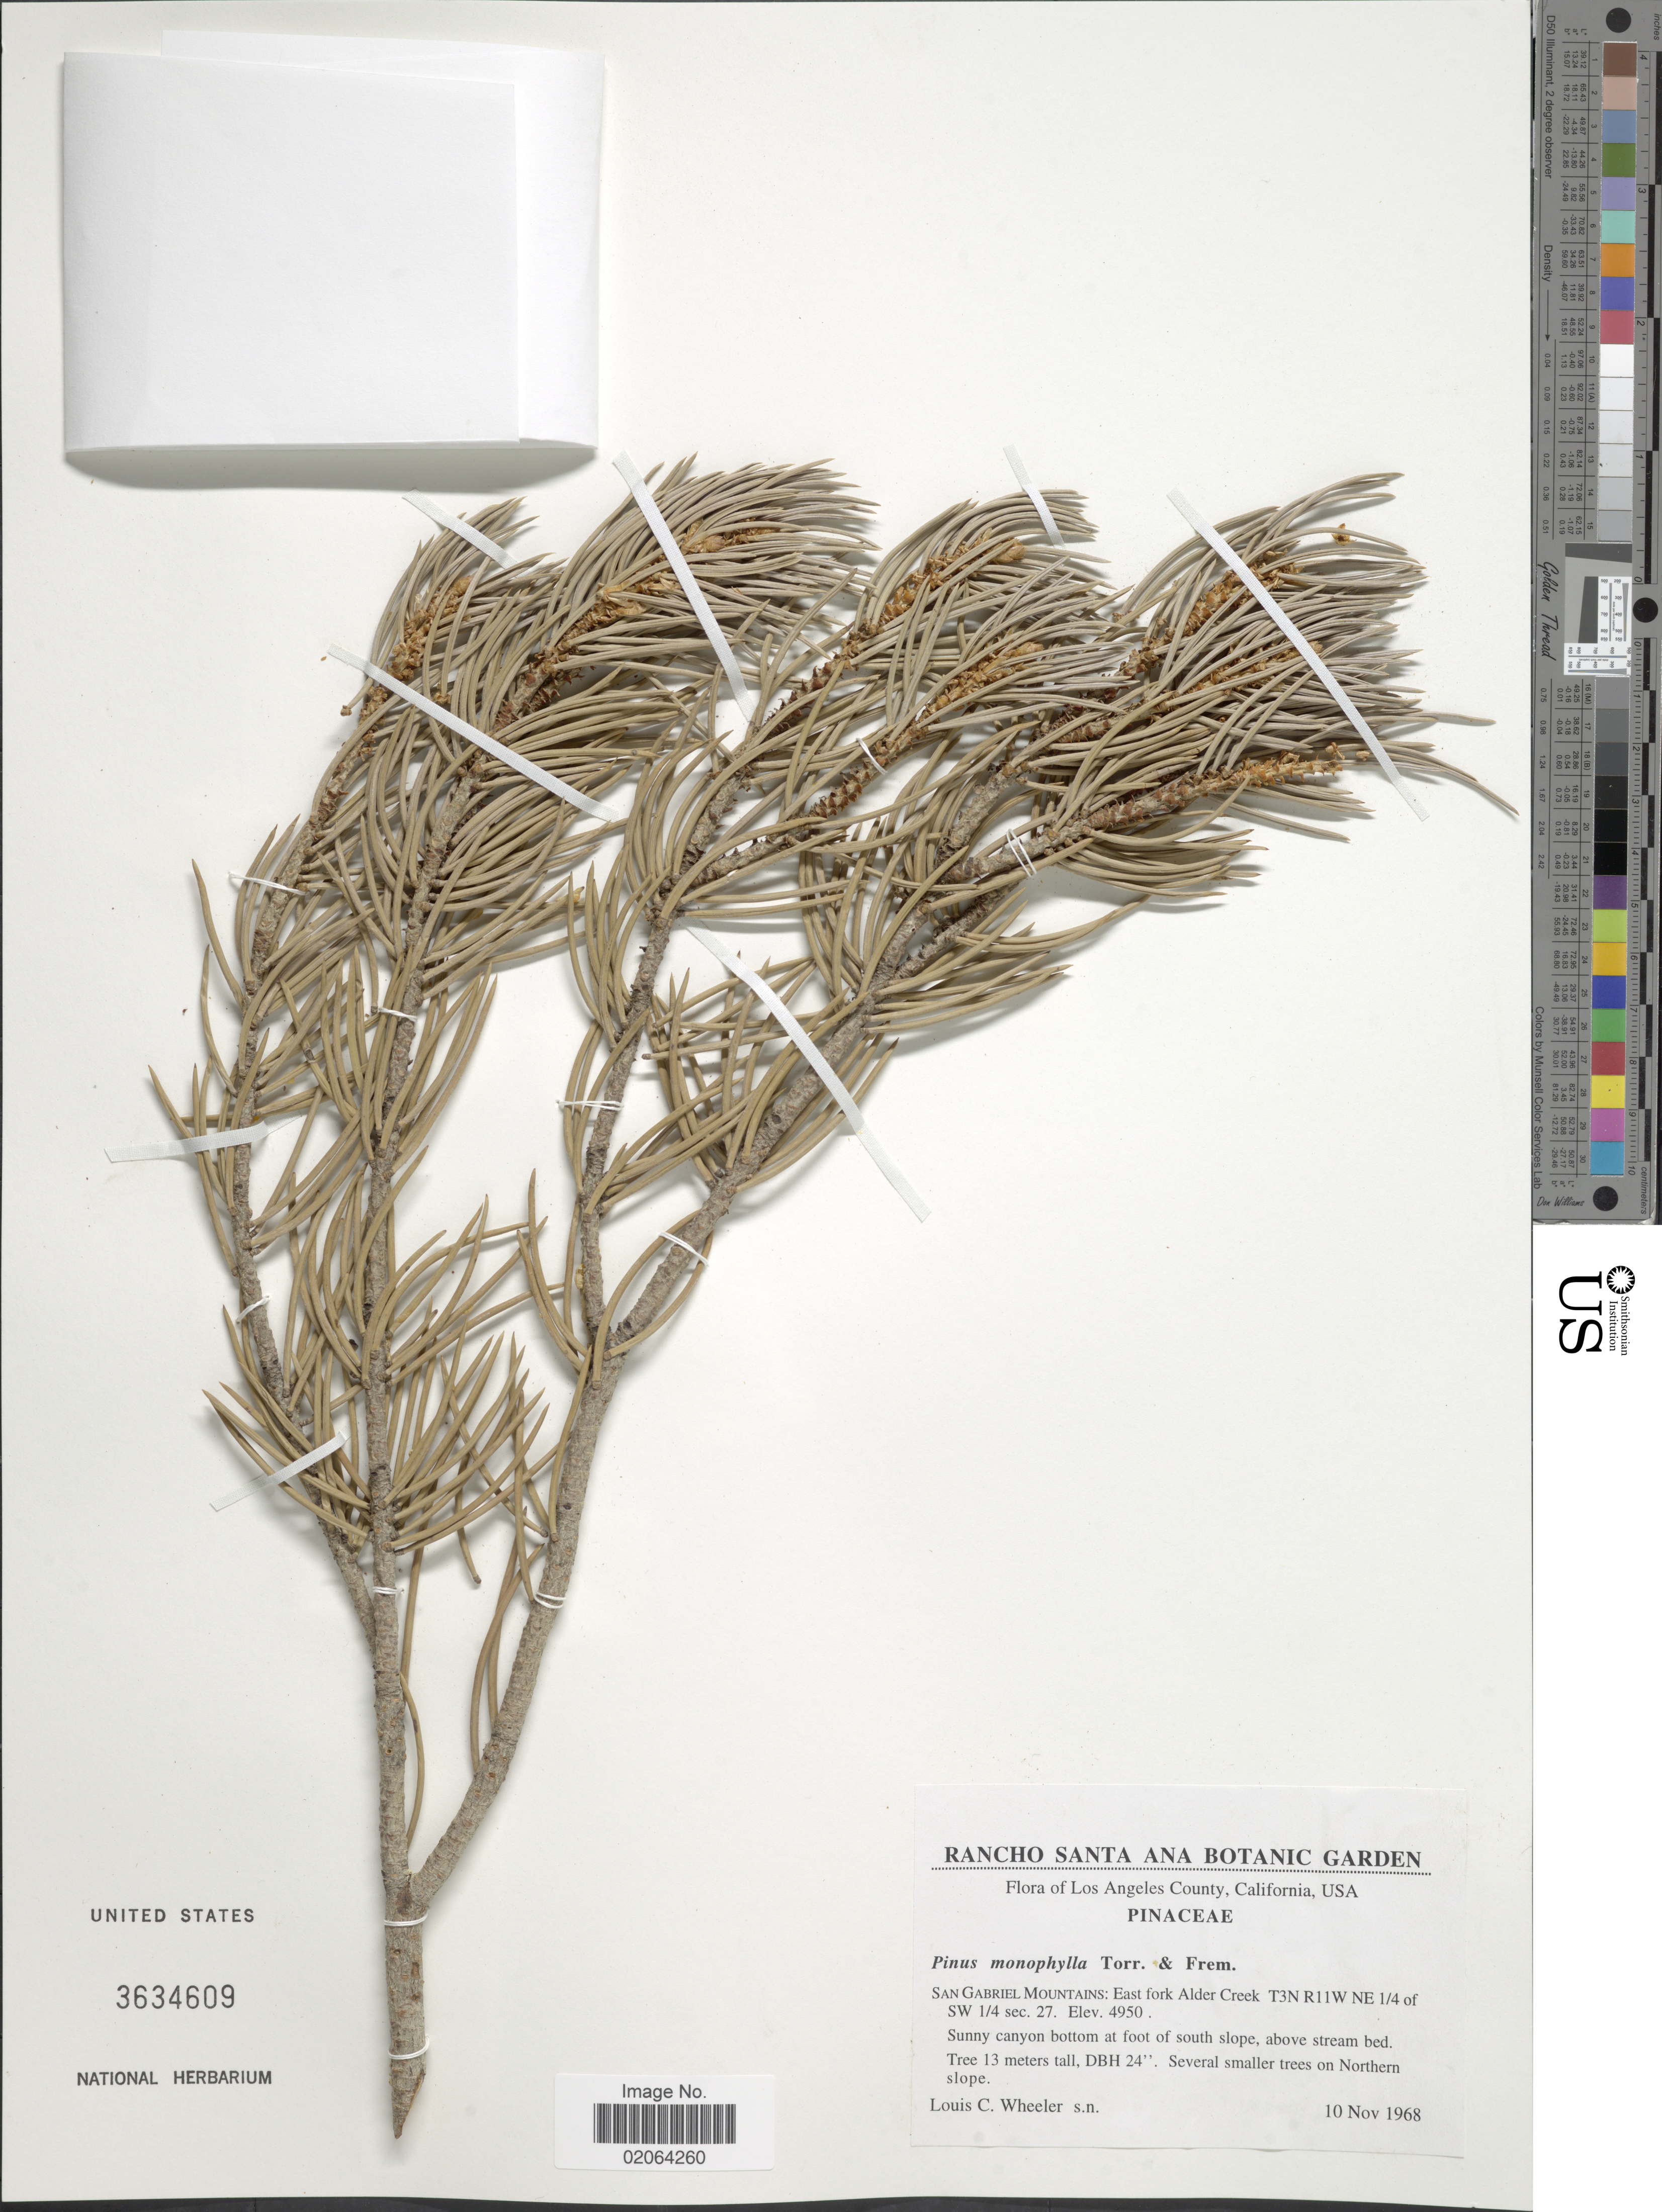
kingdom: Plantae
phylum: Tracheophyta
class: Pinopsida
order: Pinales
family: Pinaceae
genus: Pinus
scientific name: Pinus monophylla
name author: Torr. & Frém.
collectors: L. C. Wheeler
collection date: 1968-11-10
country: United States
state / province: California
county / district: Los Angeles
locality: Los Angeles County, California, USA. San Gabriel Mountains: East fork Alder Creek T3N R11W NE 1/4 of SW 1/4 sec. 27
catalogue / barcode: US 3634609